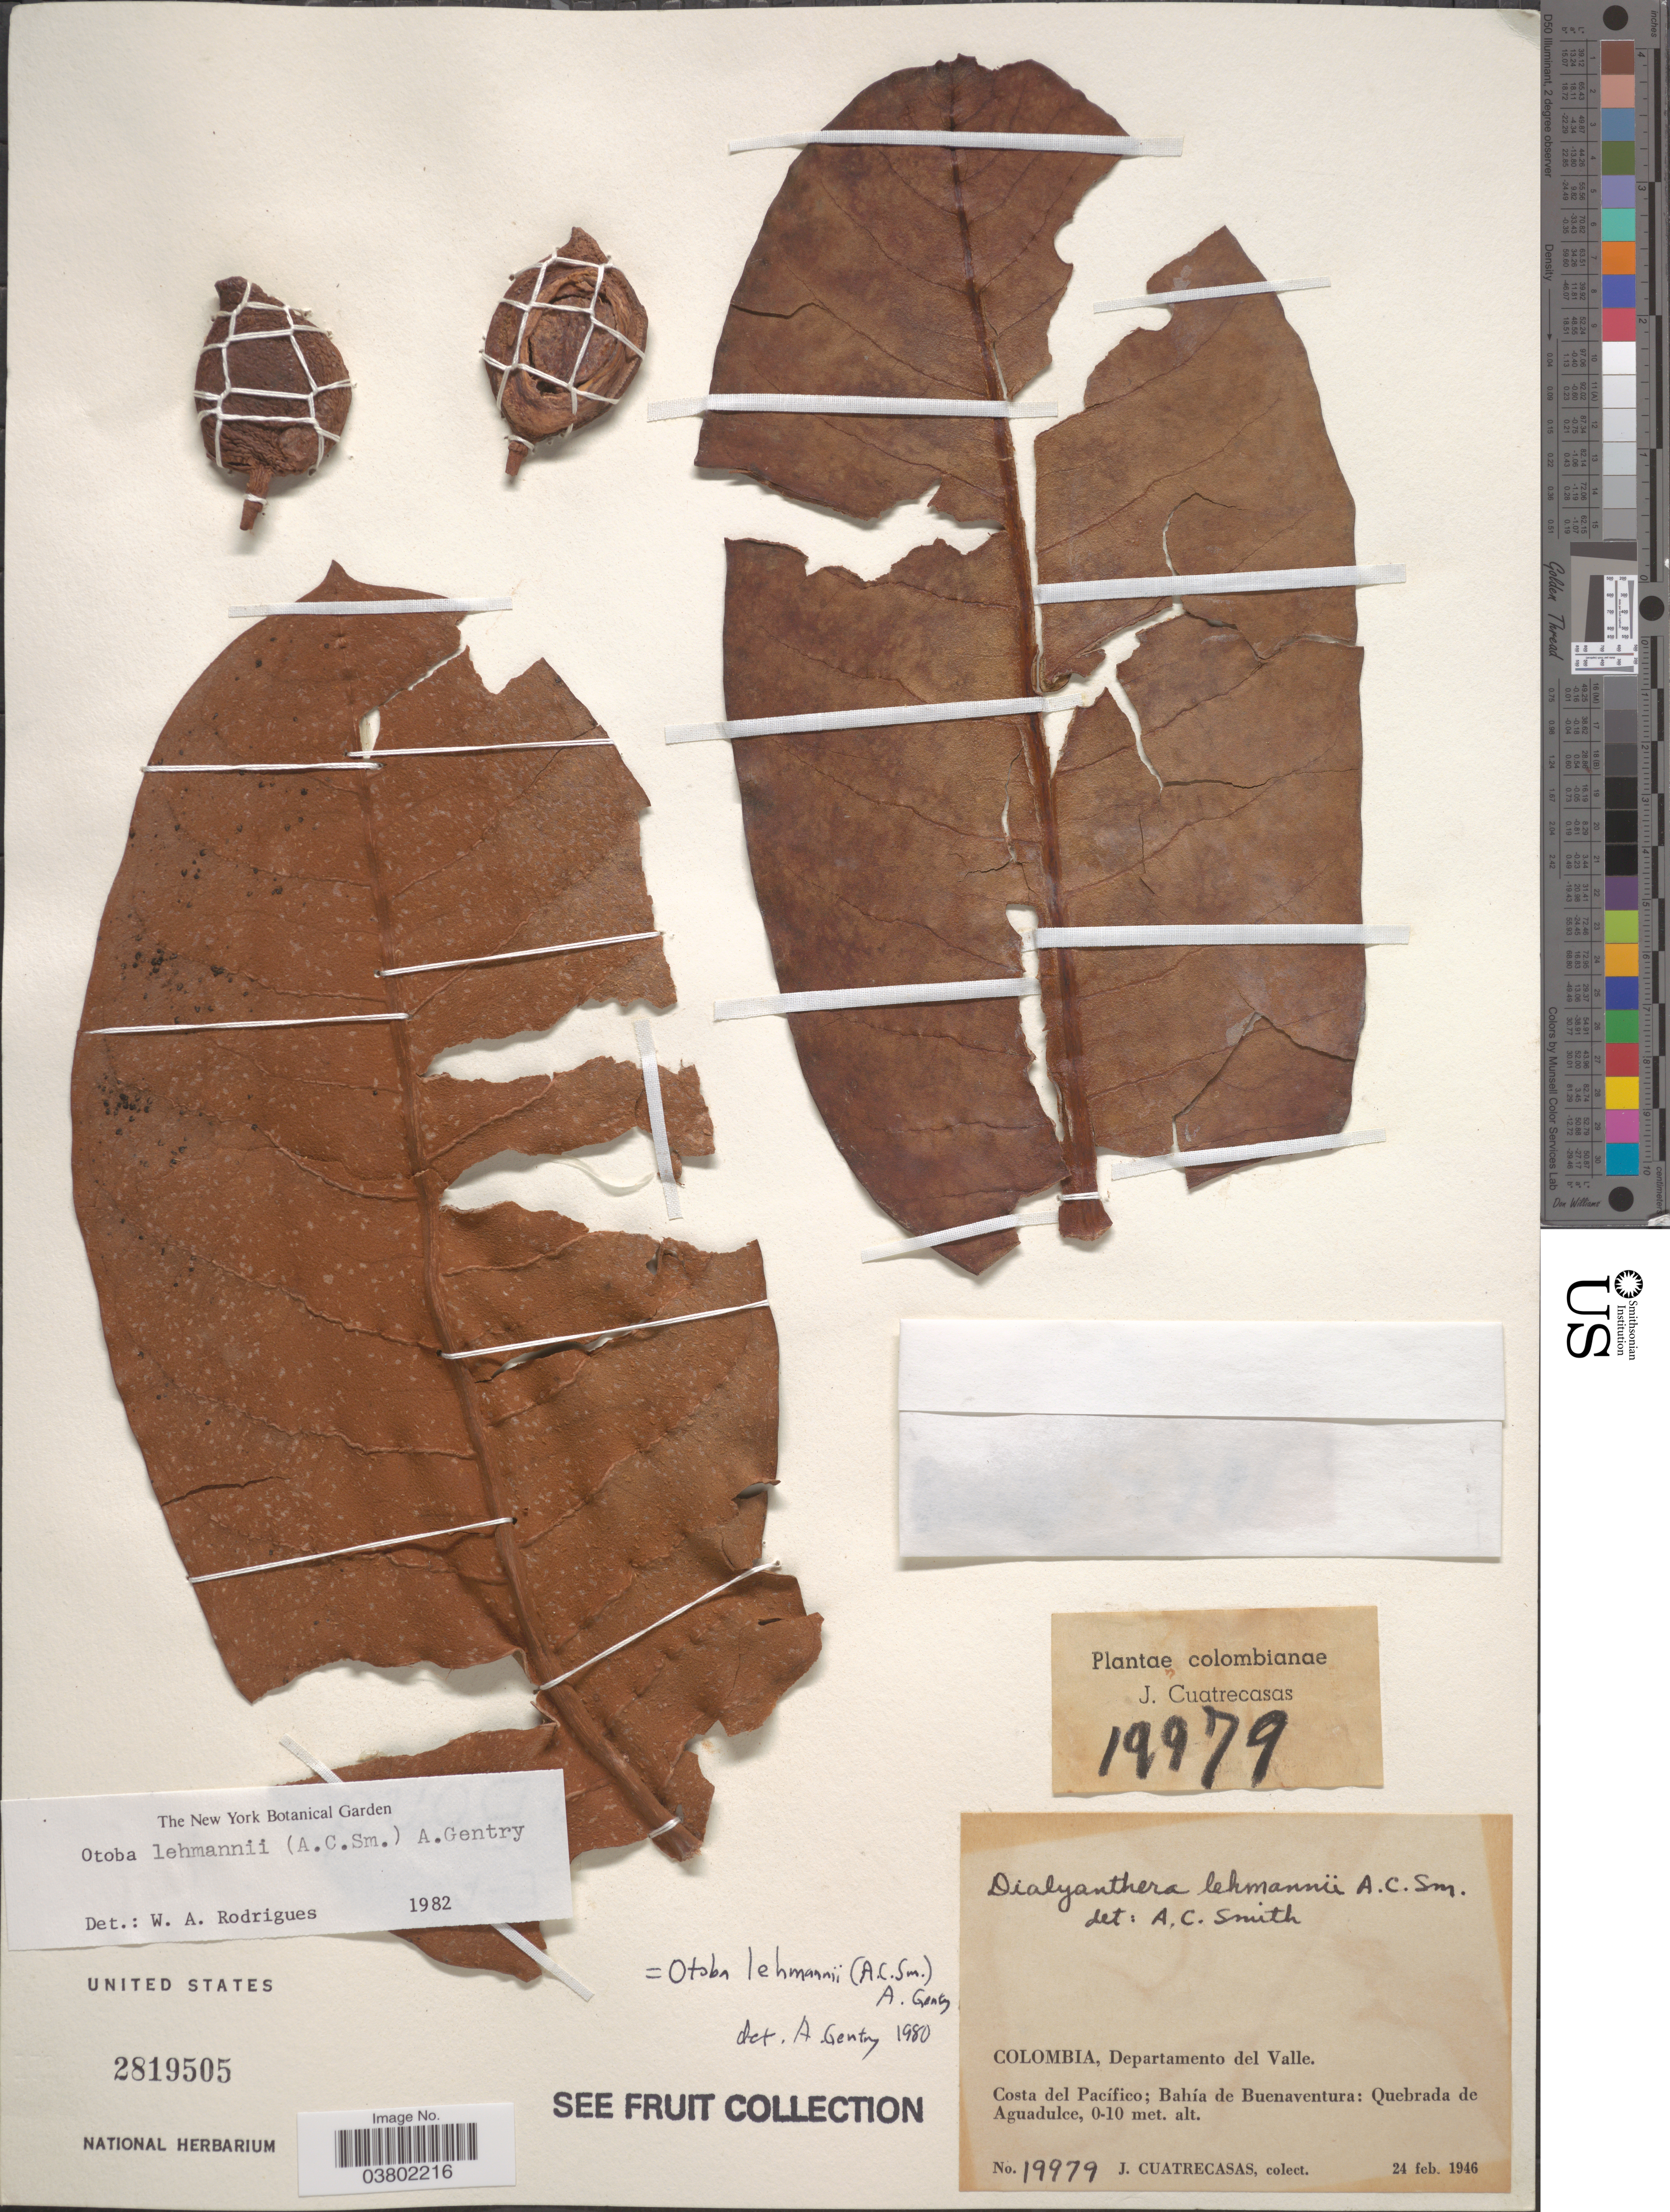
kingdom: Plantae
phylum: Tracheophyta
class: Magnoliopsida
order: Magnoliales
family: Myristicaceae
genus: Otoba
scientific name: Otoba lehmannii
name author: (A.C. Sm.) A.H. Gentry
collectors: J. Cuatrecasas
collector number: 19979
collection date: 1946-02-24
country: Colombia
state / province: Valle del Cauca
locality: Departamento del Valle. Costa del Pacífico; Bahía de Buenaventura: Quebrada de Aguadulce.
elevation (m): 0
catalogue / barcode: US 2819505